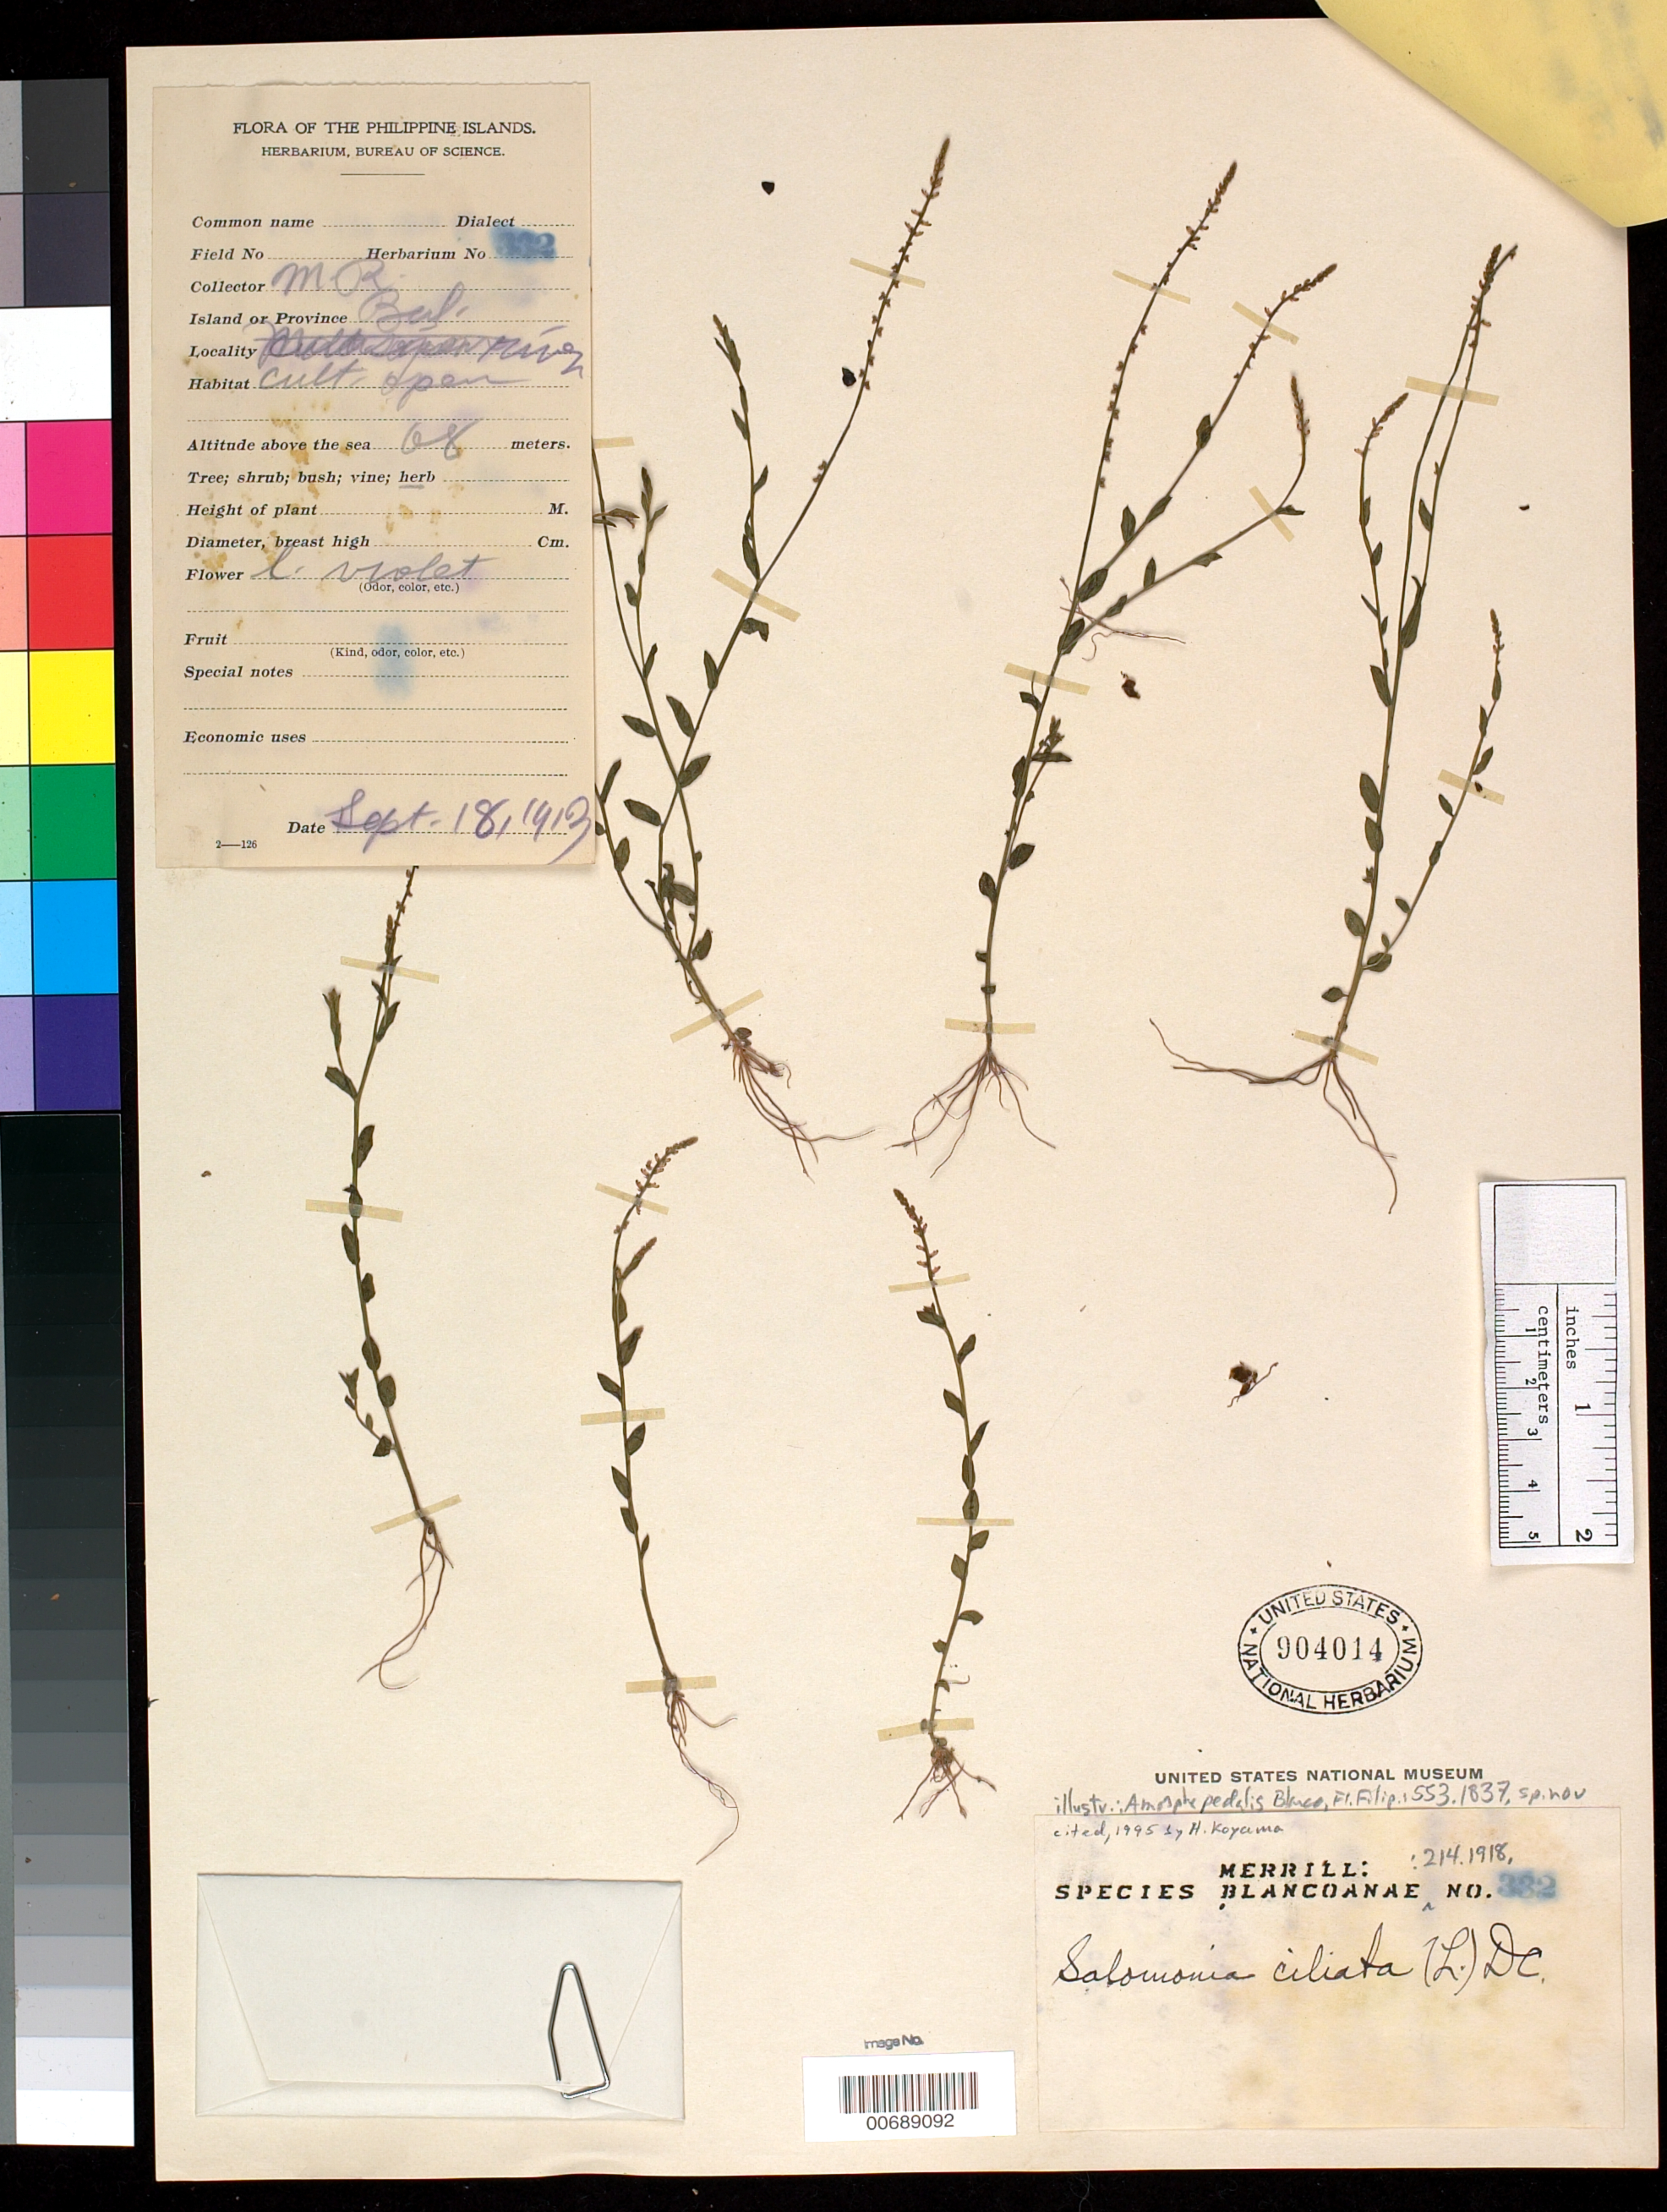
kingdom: Plantae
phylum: Tracheophyta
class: Magnoliopsida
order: Fabales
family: Polygalaceae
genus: Salomonia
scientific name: Salomonia ciliata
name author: (L.) DC.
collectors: M. Ramos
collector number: Sp. Blancoan. 0332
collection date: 1914-09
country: Philippines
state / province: Central Luzon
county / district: Bulacan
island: Luzon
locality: [illegible] river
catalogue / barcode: US 904014